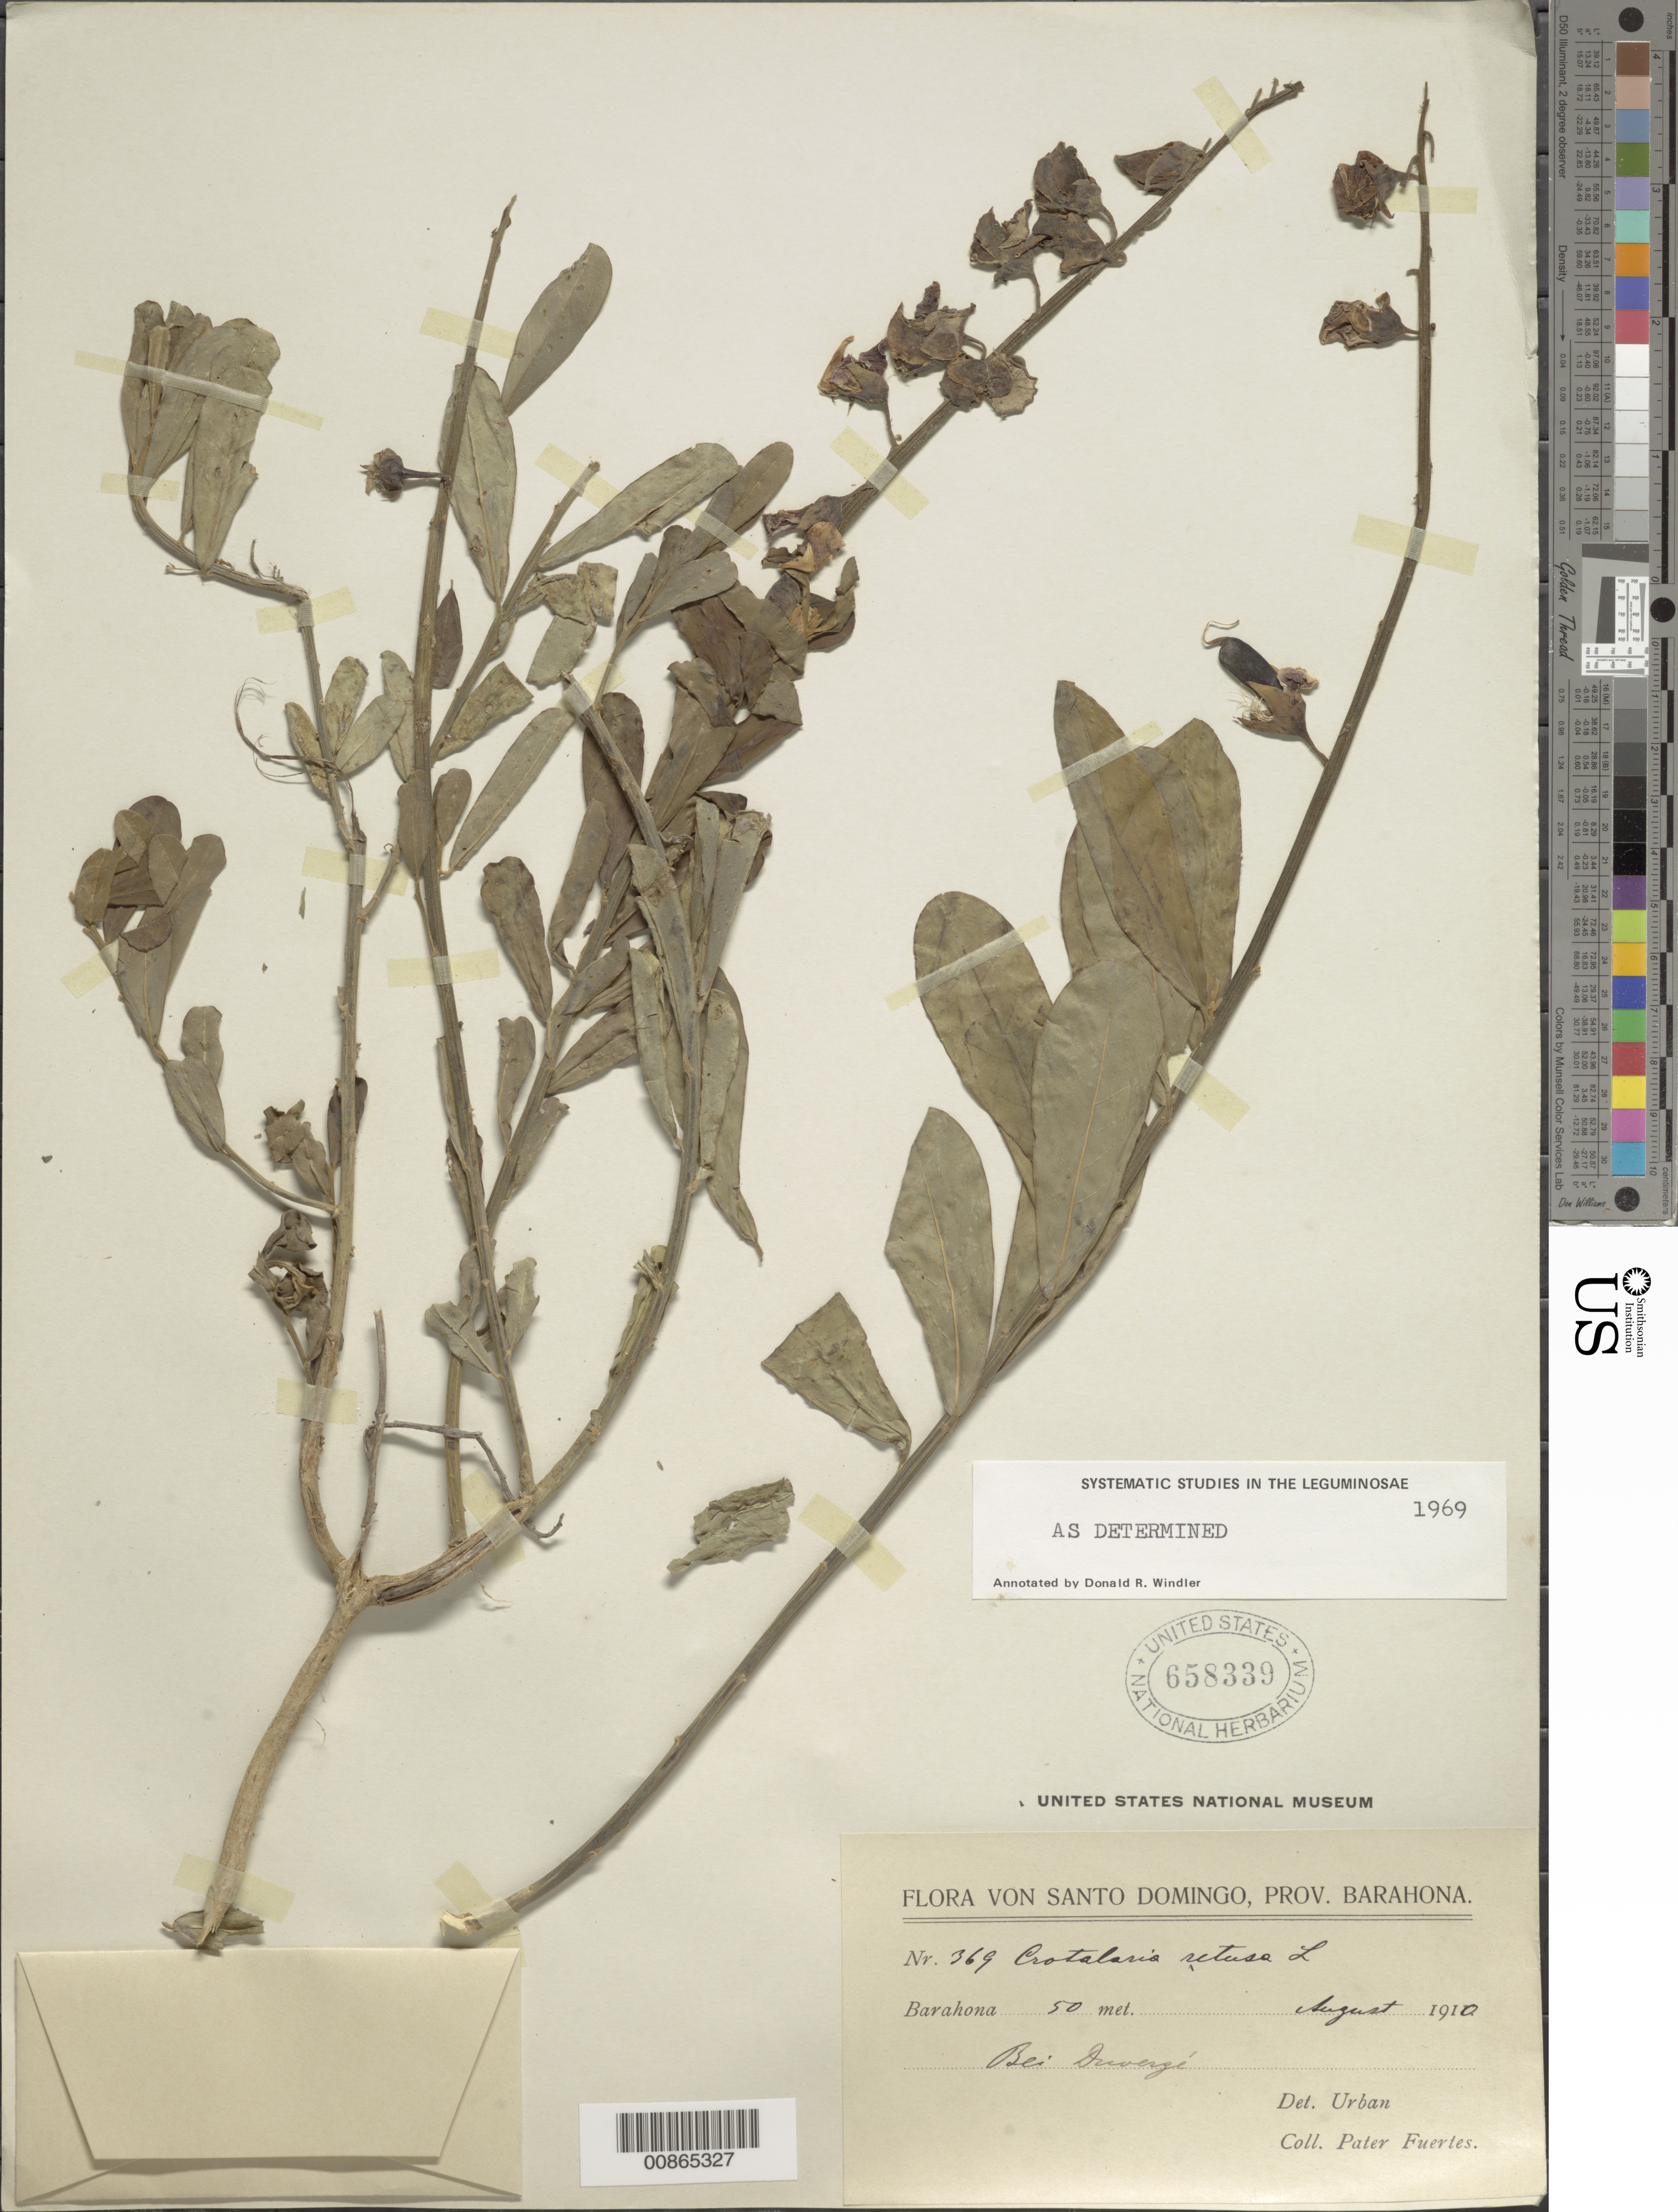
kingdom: Plantae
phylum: Tracheophyta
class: Magnoliopsida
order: Fabales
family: Fabaceae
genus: Crotalaria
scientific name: Crotalaria retusa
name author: L.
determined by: Windler, D. R.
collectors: M. D. Fuertes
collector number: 369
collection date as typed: Aug 1910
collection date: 1910-08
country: Dominican Republic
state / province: Barahona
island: Hispaniola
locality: Prov. Barahona. Bei Duvergé.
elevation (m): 50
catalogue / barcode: US 658339